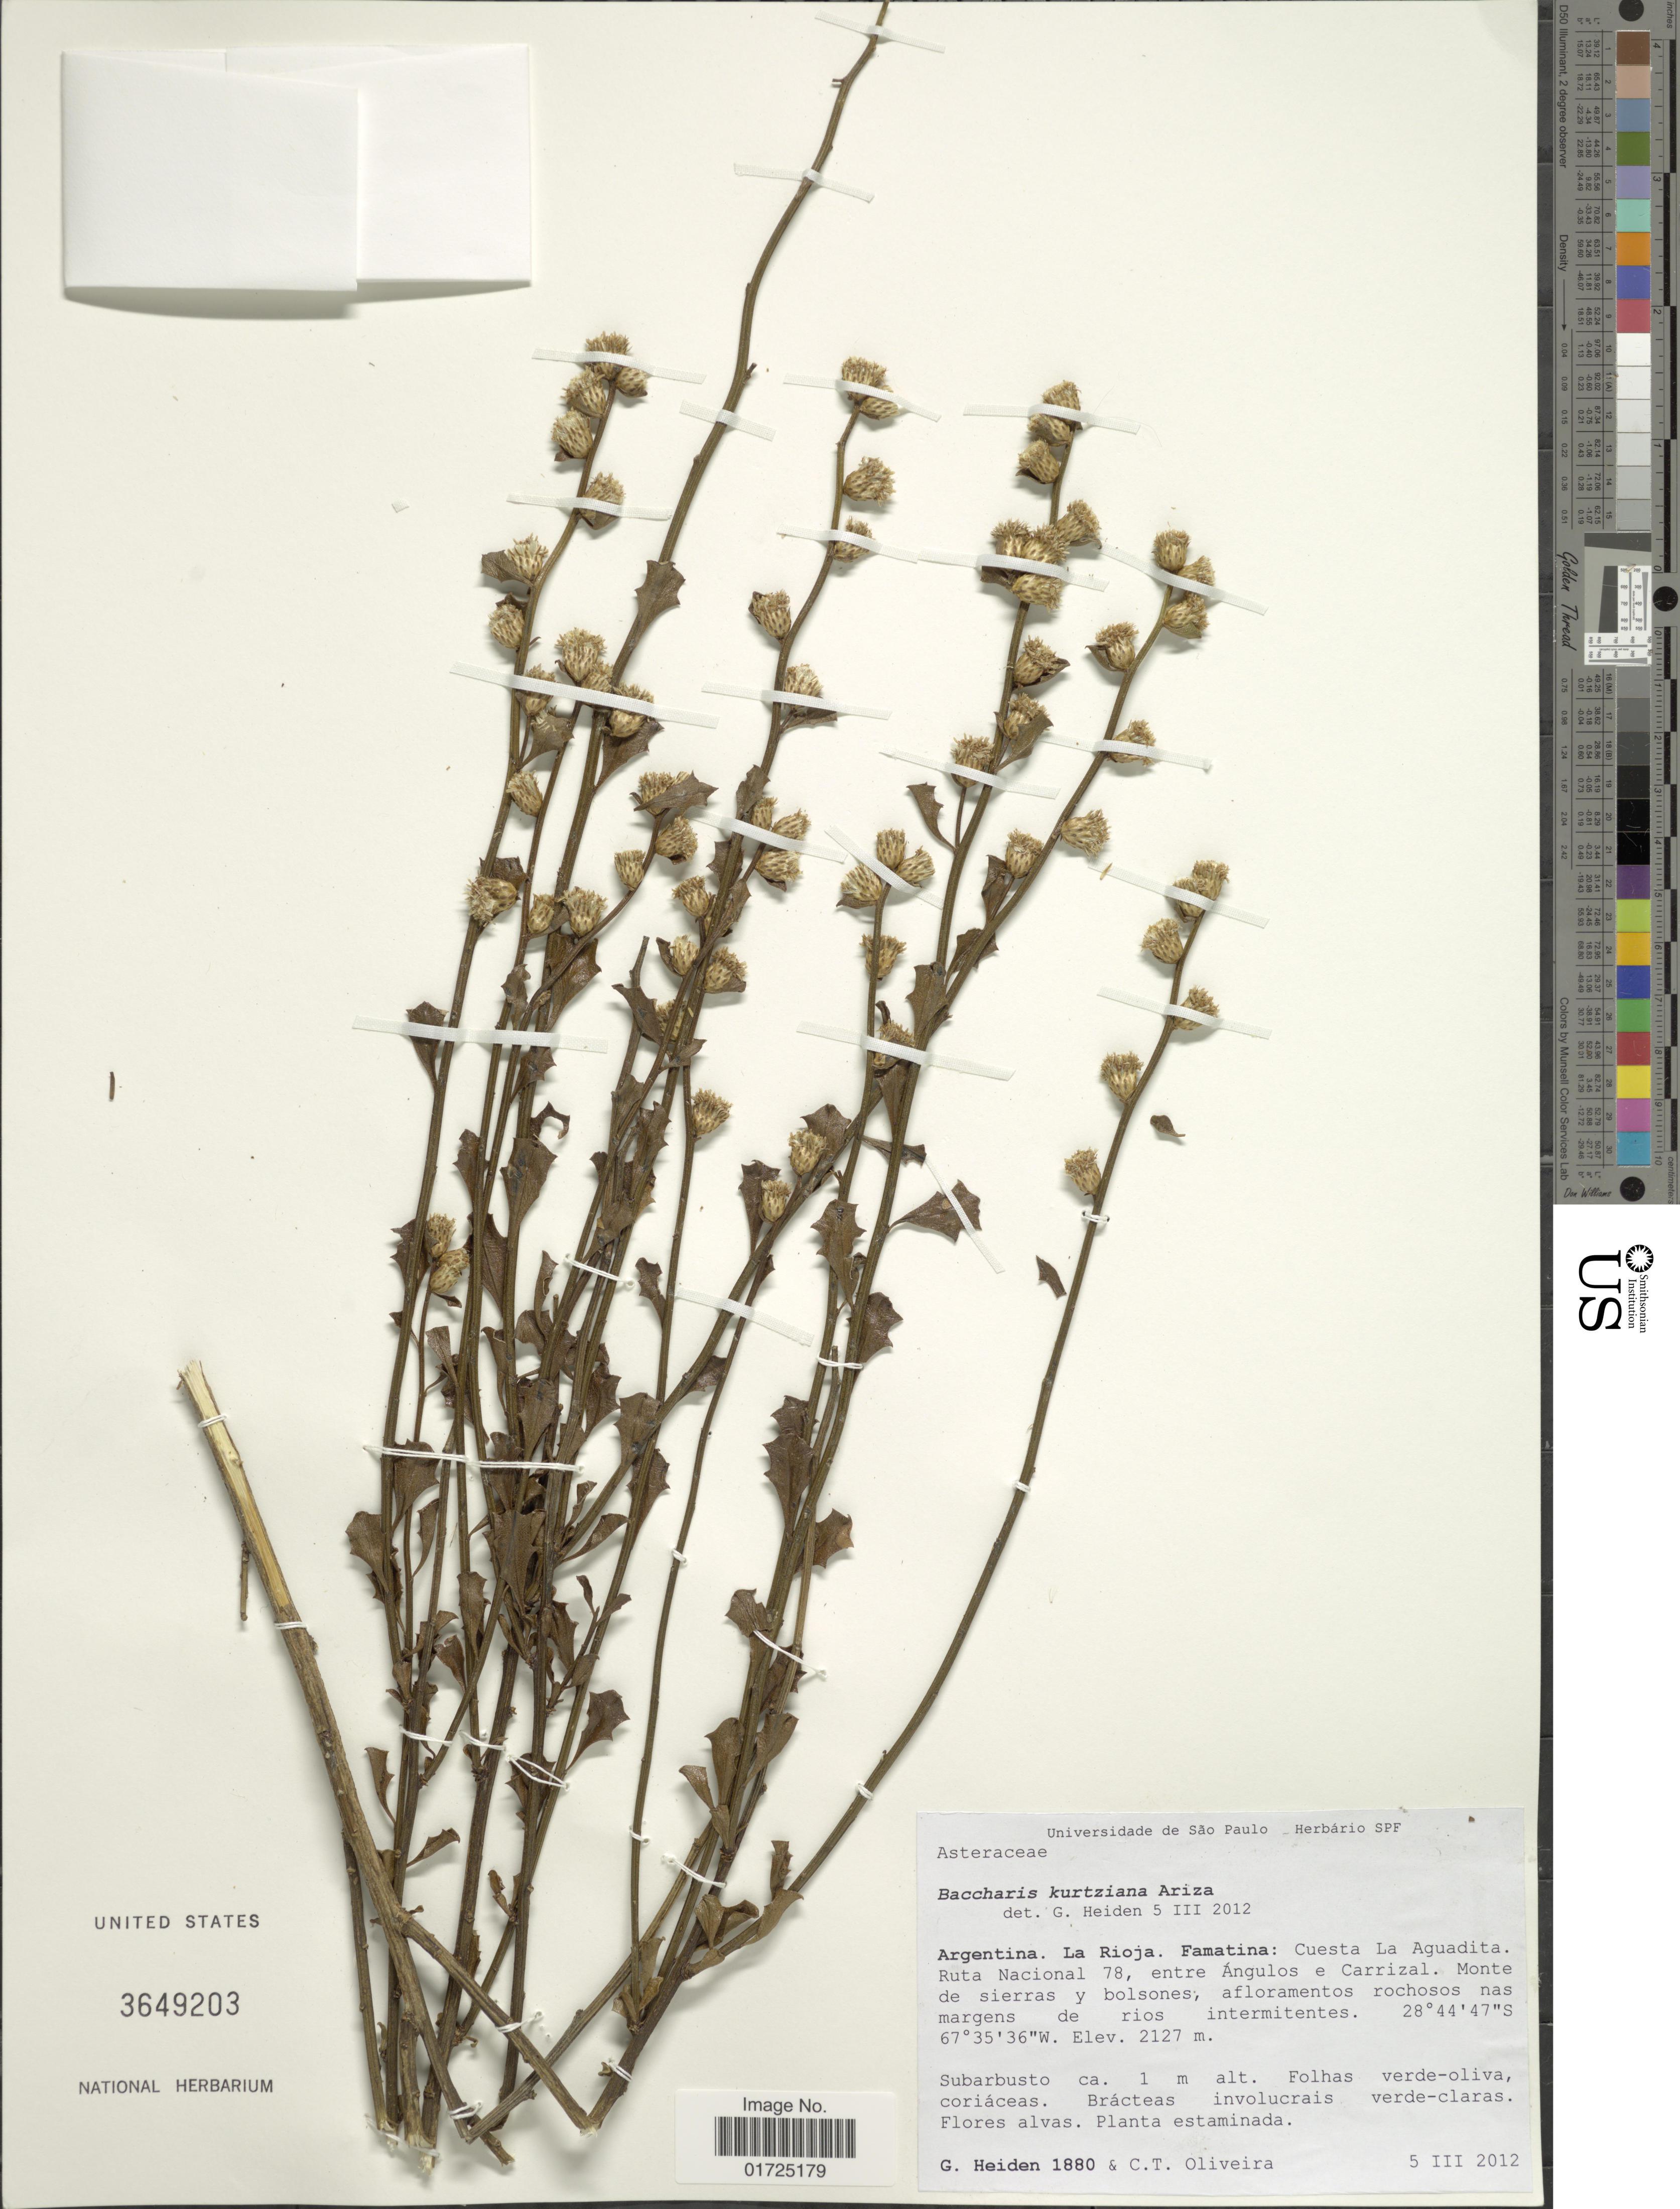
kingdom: Plantae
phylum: Tracheophyta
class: Magnoliopsida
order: Asterales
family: Asteraceae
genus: Baccharis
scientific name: Baccharis kurtziana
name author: Ariza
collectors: G. Heiden & C. T. Oliveira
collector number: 1880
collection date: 2012-03-05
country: Argentina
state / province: La Rioja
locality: Argentina. La Rioja. Famatina: Cuesta La Aguadita. Ruta Nacional 78, entre Angulos e Carrizal. Monte de sierras y bolsones, afloramentos rochosos nas margens de rios intermitentes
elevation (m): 2127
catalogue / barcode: US 3649203